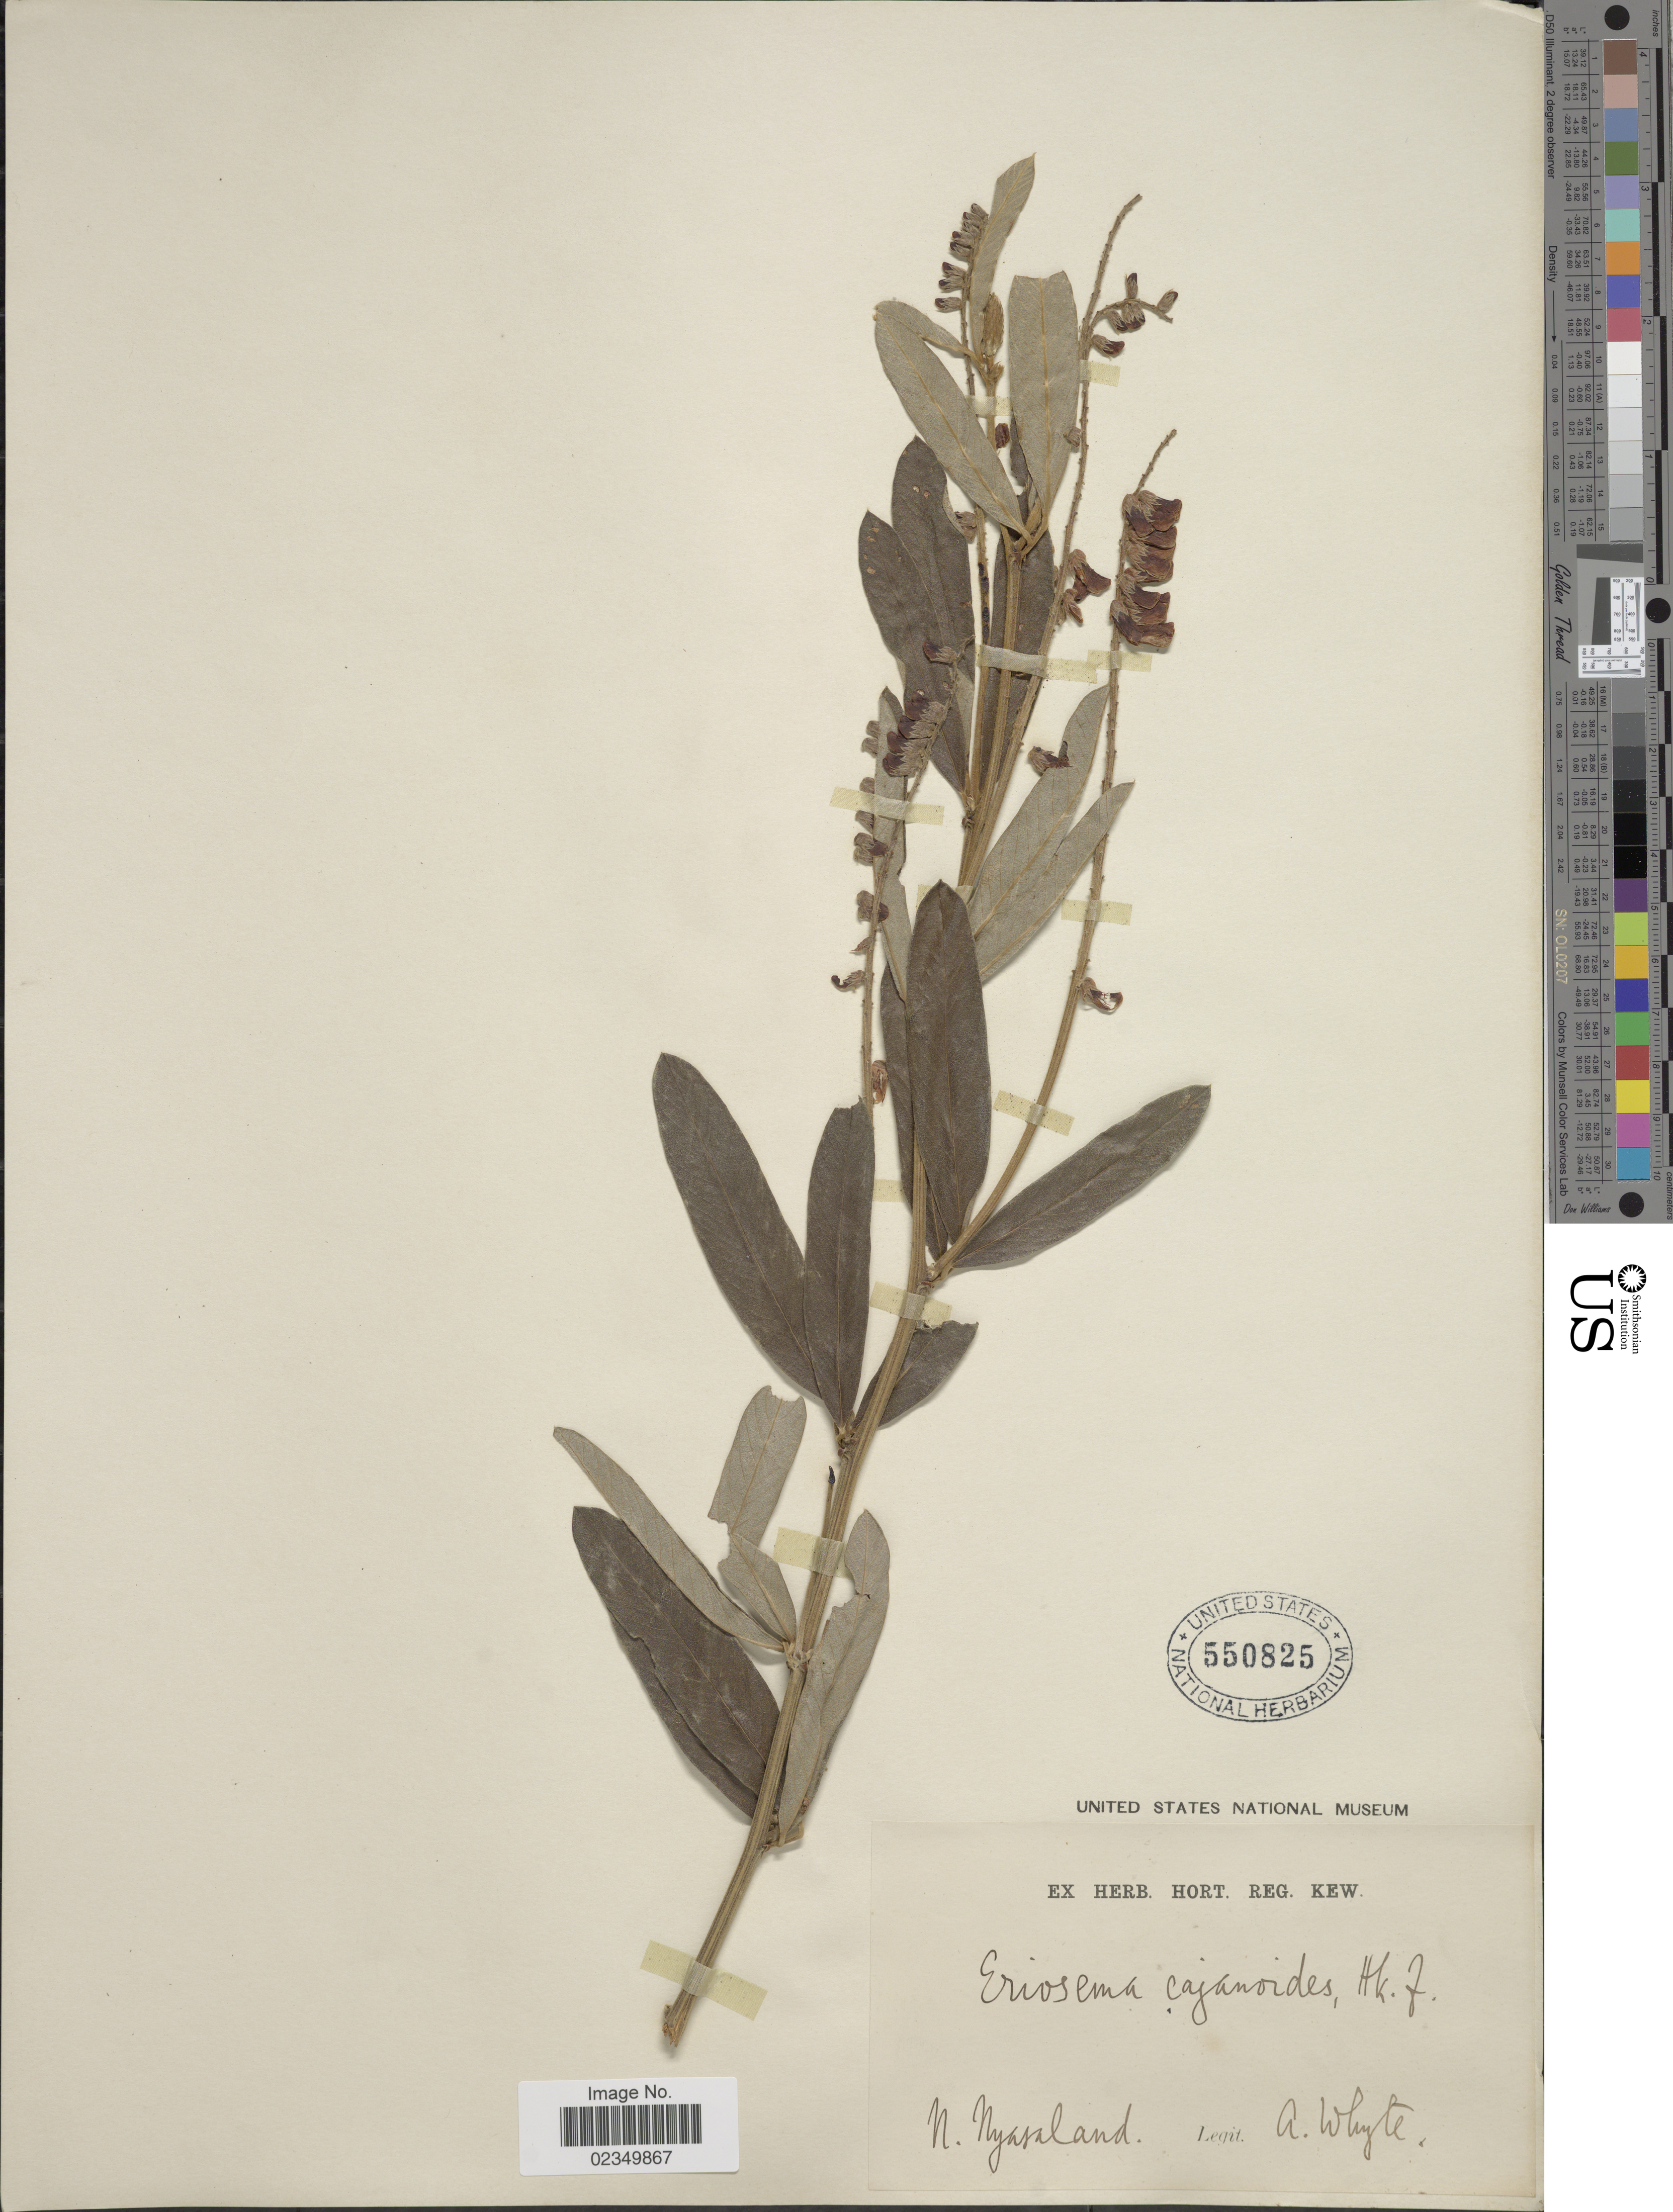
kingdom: Plantae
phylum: Tracheophyta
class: Magnoliopsida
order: Fabales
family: Fabaceae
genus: Eriosema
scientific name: Eriosema cajanoides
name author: (Guill. & Perr.) Hook. f.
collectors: A. Whyte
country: Malawi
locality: N. Nyasaland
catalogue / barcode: US 550825